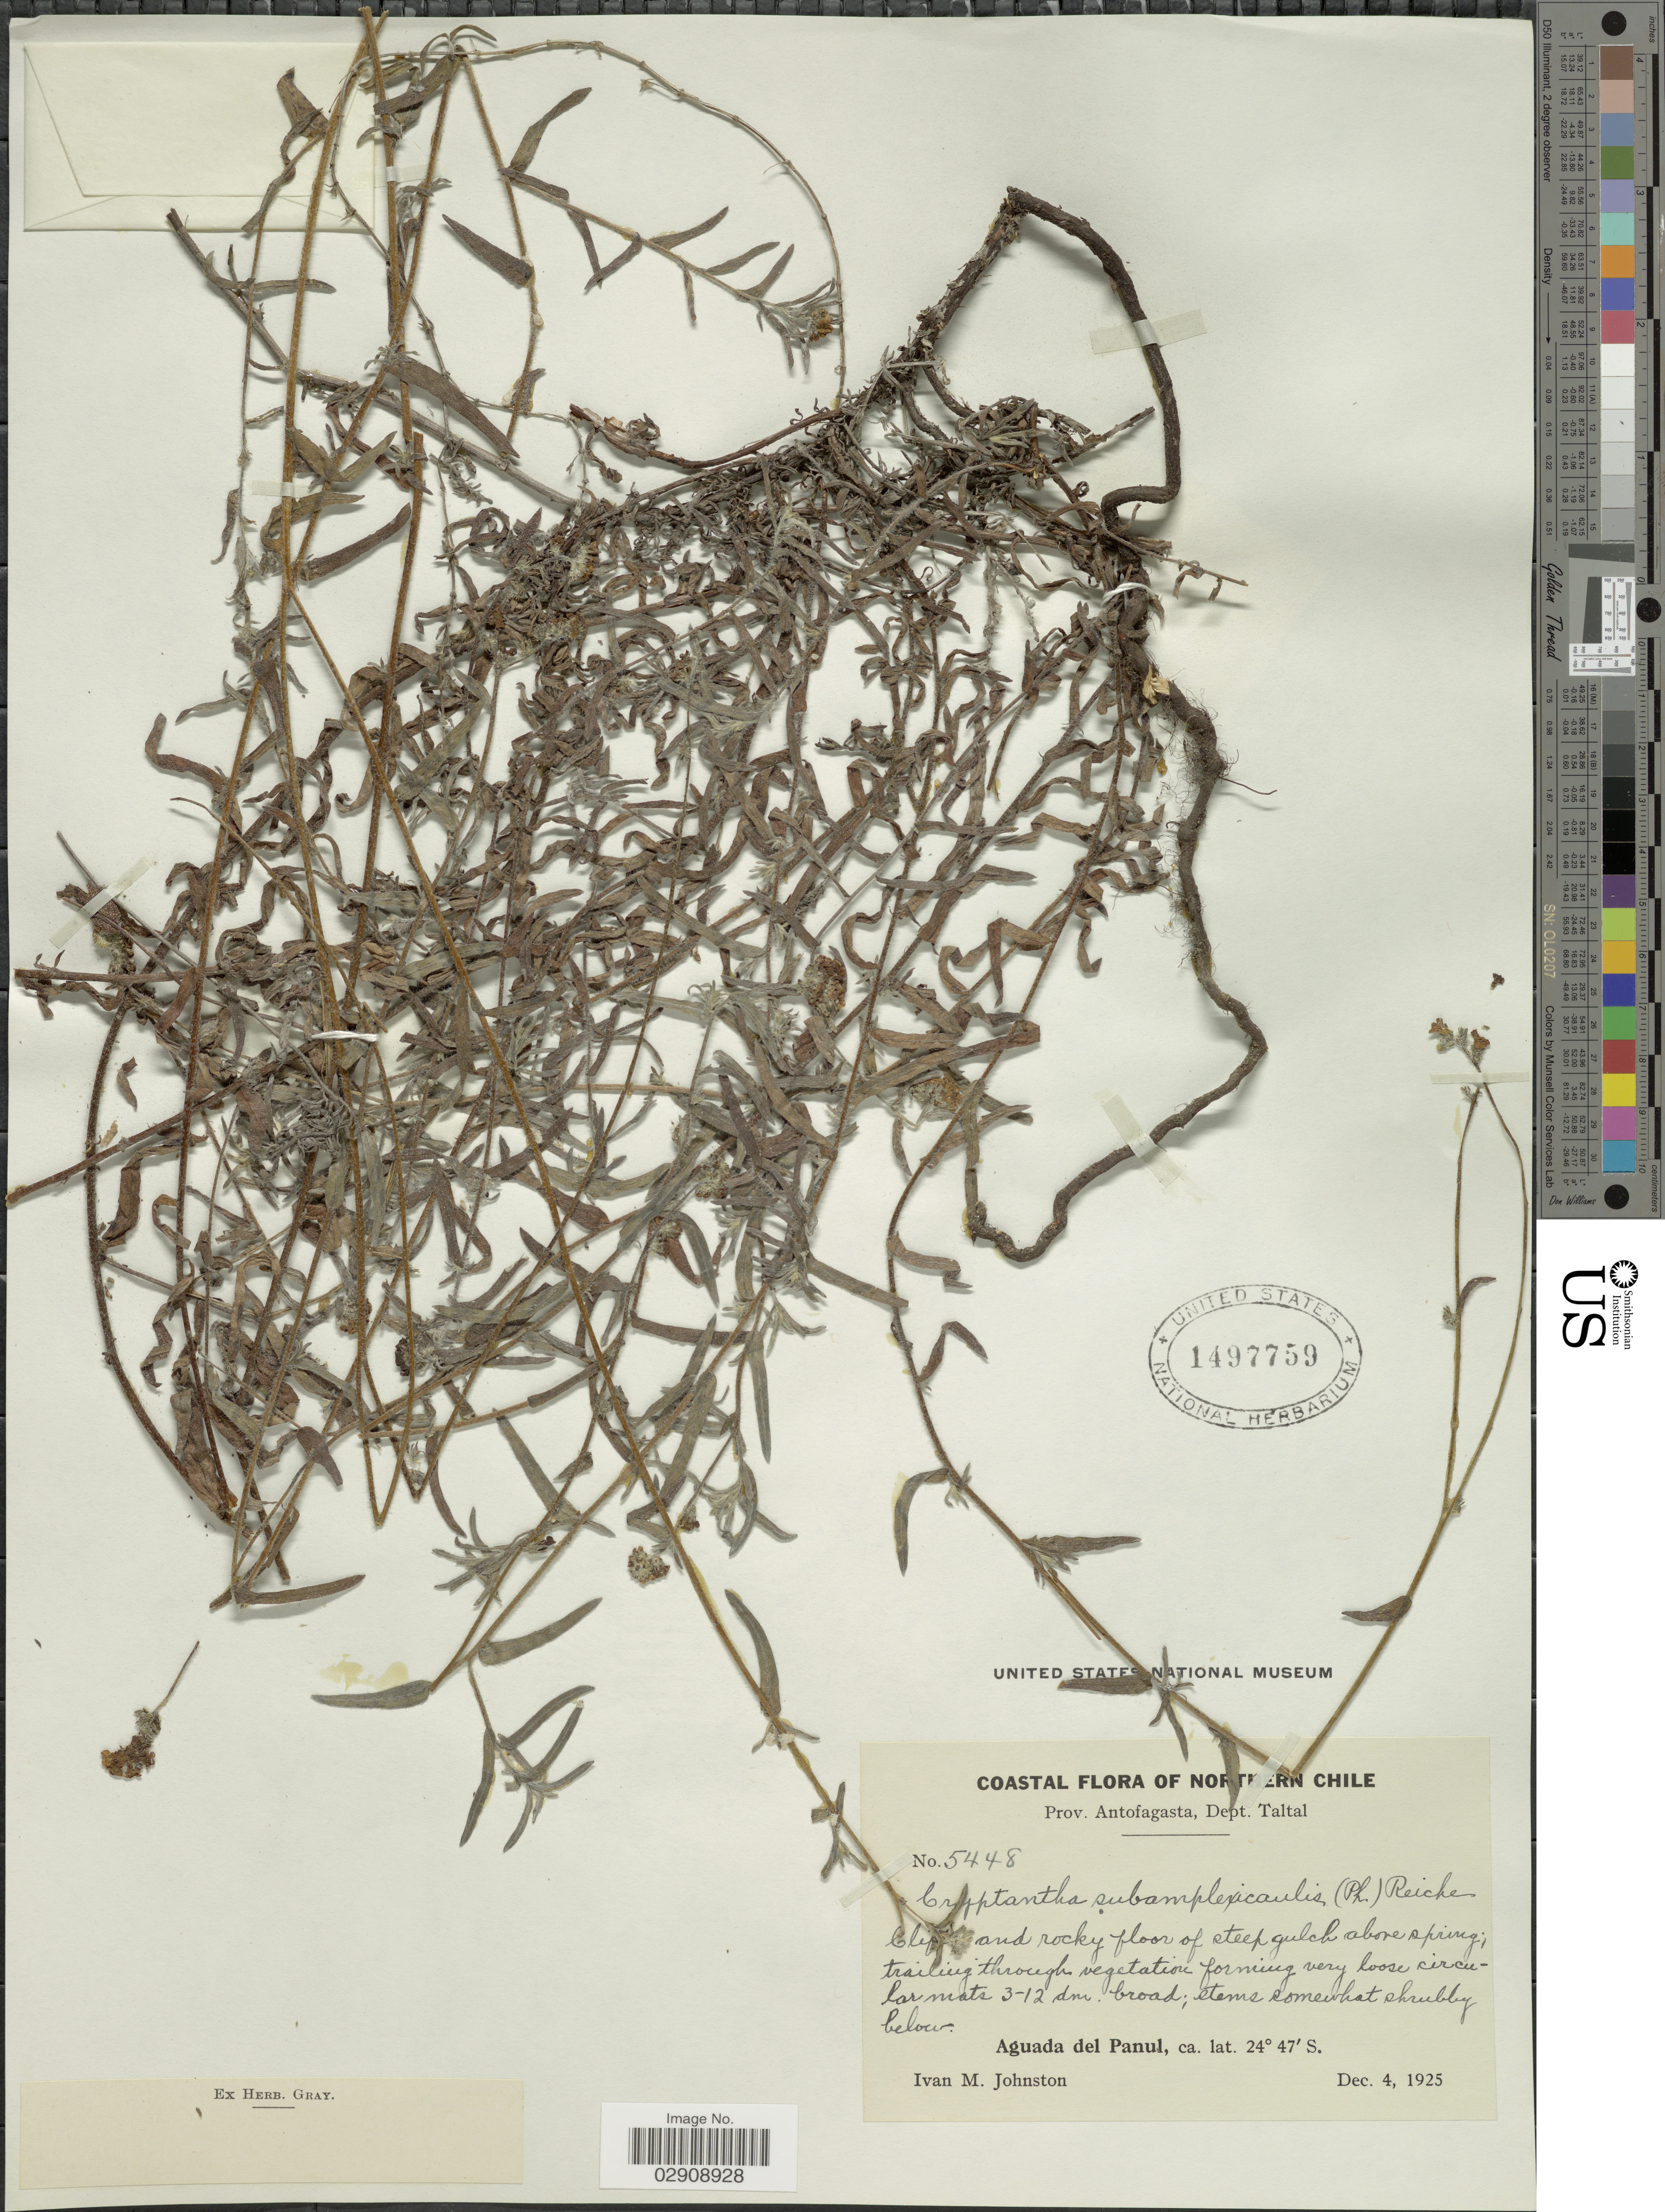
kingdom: Plantae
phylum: Tracheophyta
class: Magnoliopsida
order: Boraginales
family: Boraginaceae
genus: Cryptantha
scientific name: Cryptantha subamplexicaulis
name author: (Phil.) Reiche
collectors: I.M. Johnston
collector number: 5448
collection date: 1925-12-04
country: Chile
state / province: Antofagasta (II)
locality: Aguada del Panul. Prov. Antofagasta, Dept. Taltal. Northern Chile.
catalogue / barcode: US 1497759